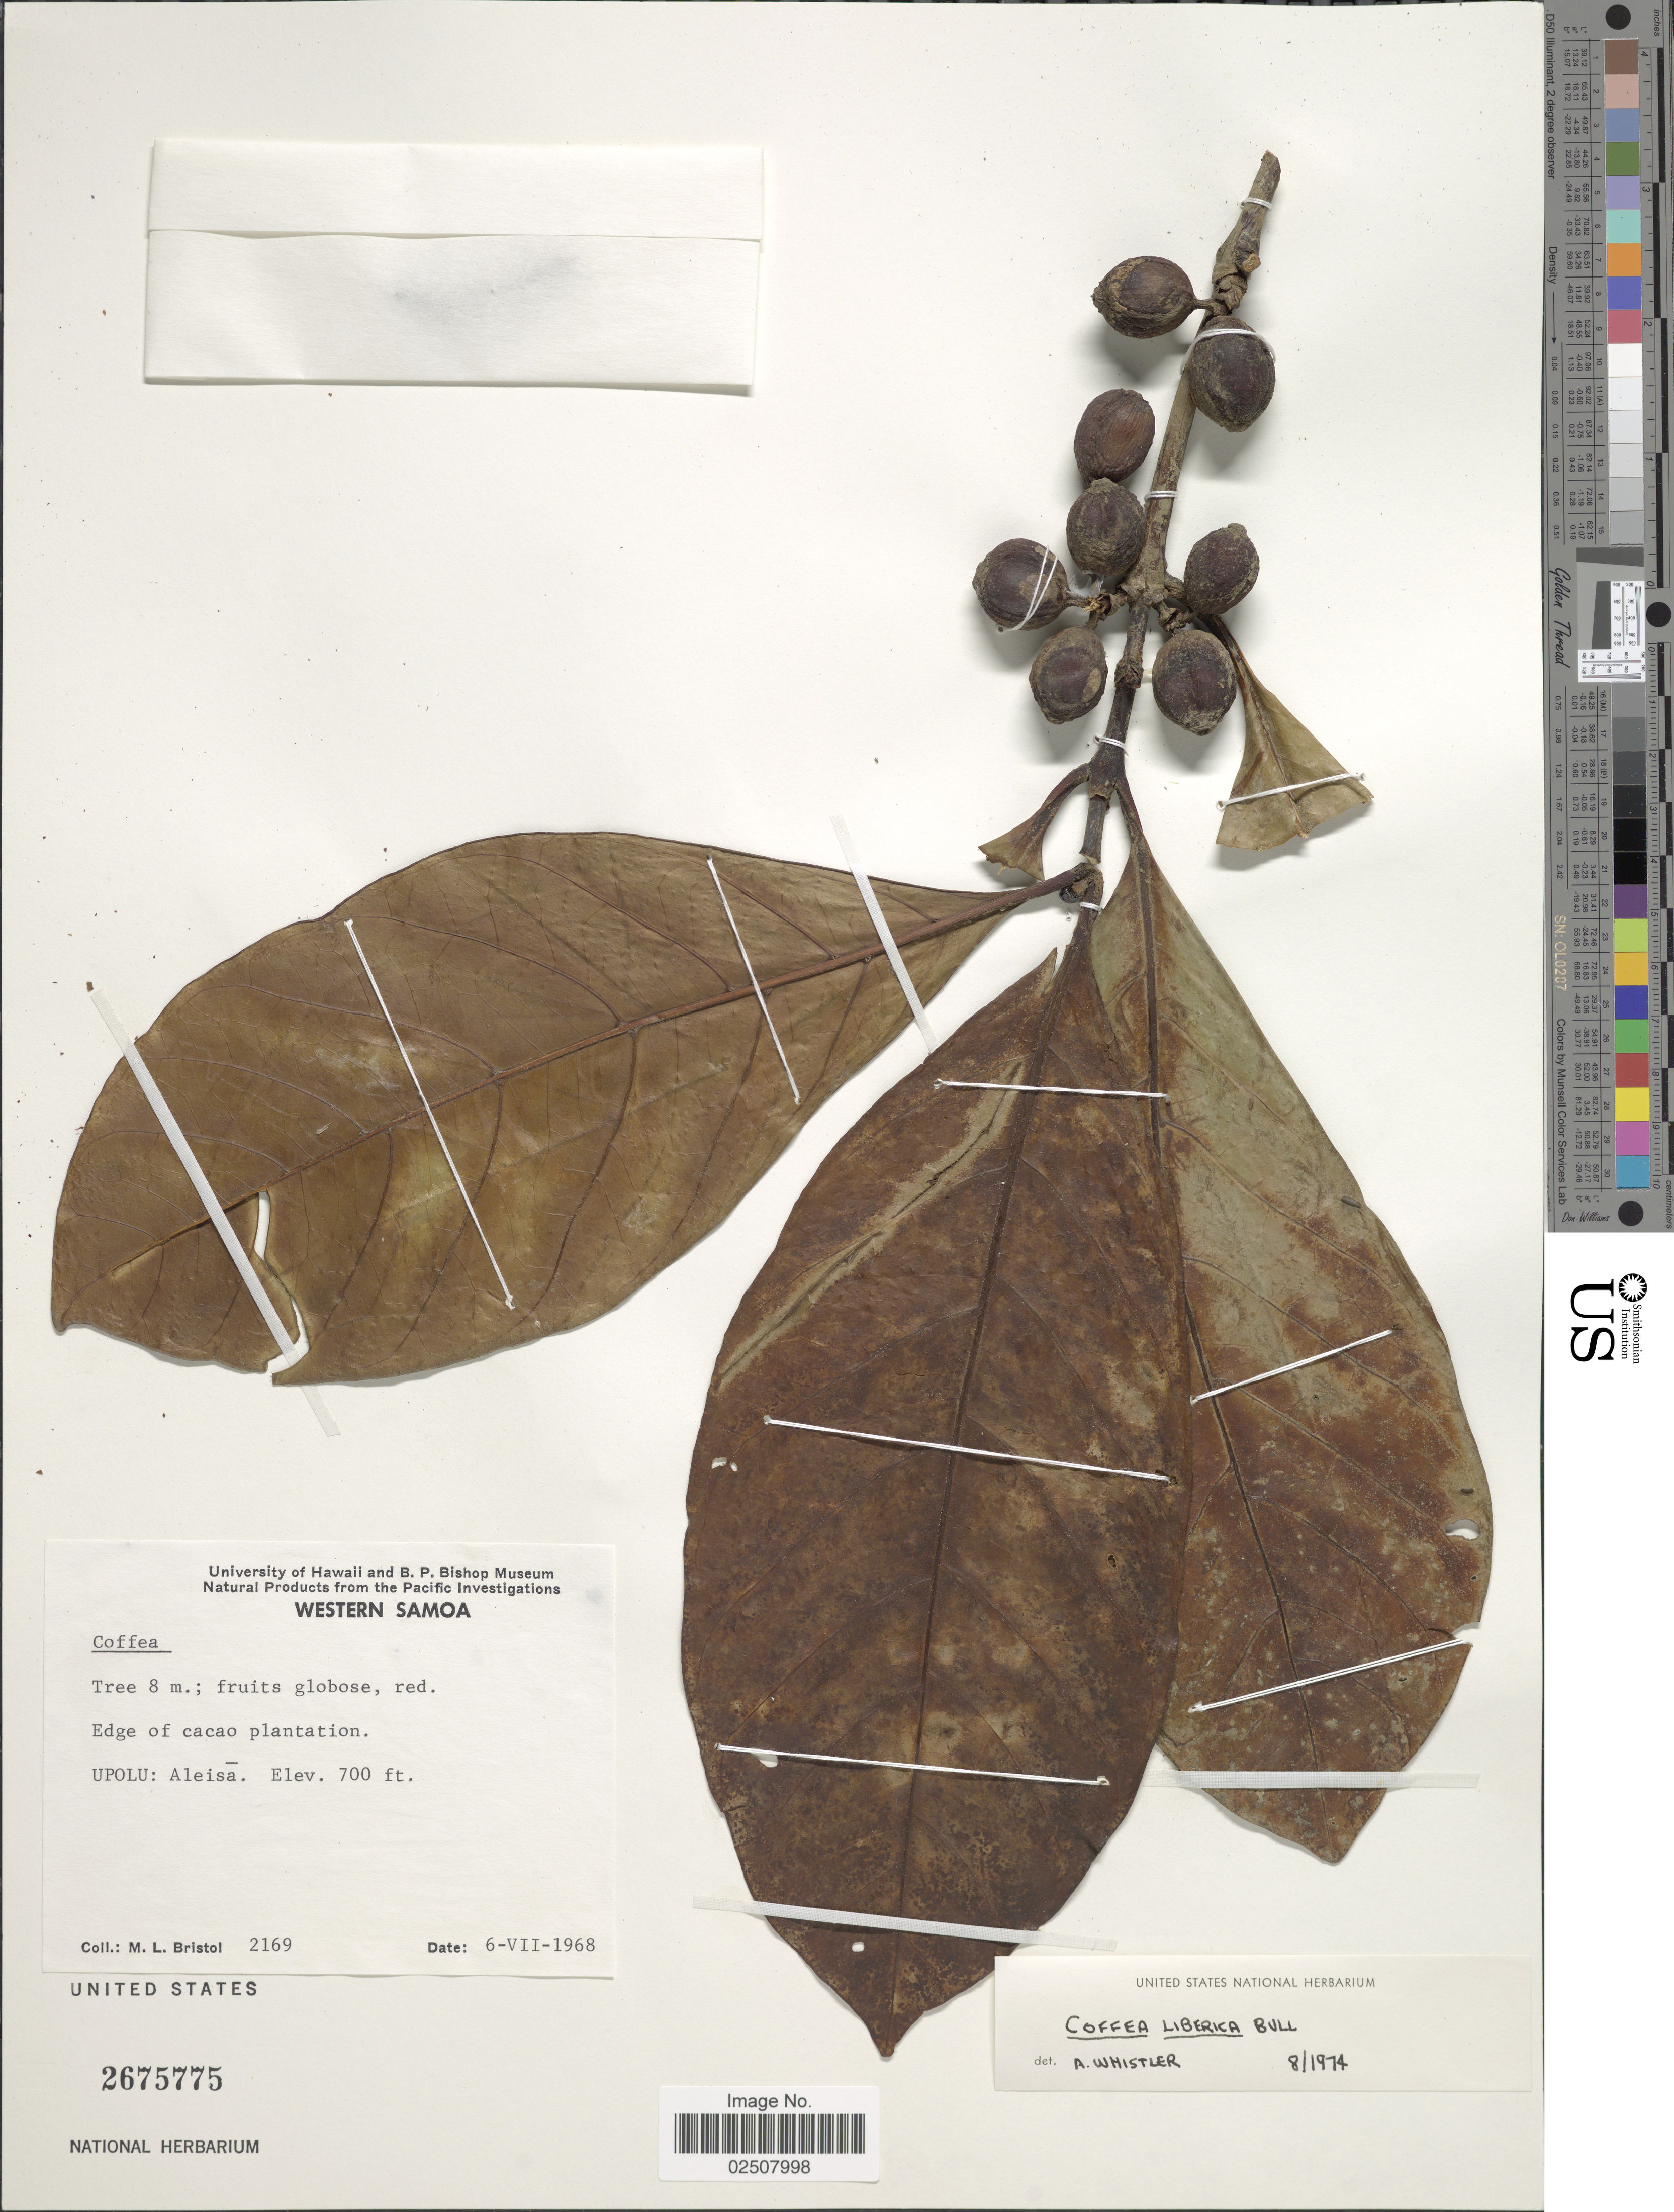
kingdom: Plantae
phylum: Tracheophyta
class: Magnoliopsida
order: Gentianales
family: Rubiaceae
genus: Coffea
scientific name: Coffea liberica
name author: Hiern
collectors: M. L. Bristol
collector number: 2169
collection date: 1968-07-06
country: Samoa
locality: Edge of cacao plantation. Upolu: Aleisa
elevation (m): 213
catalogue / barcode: US 2675775